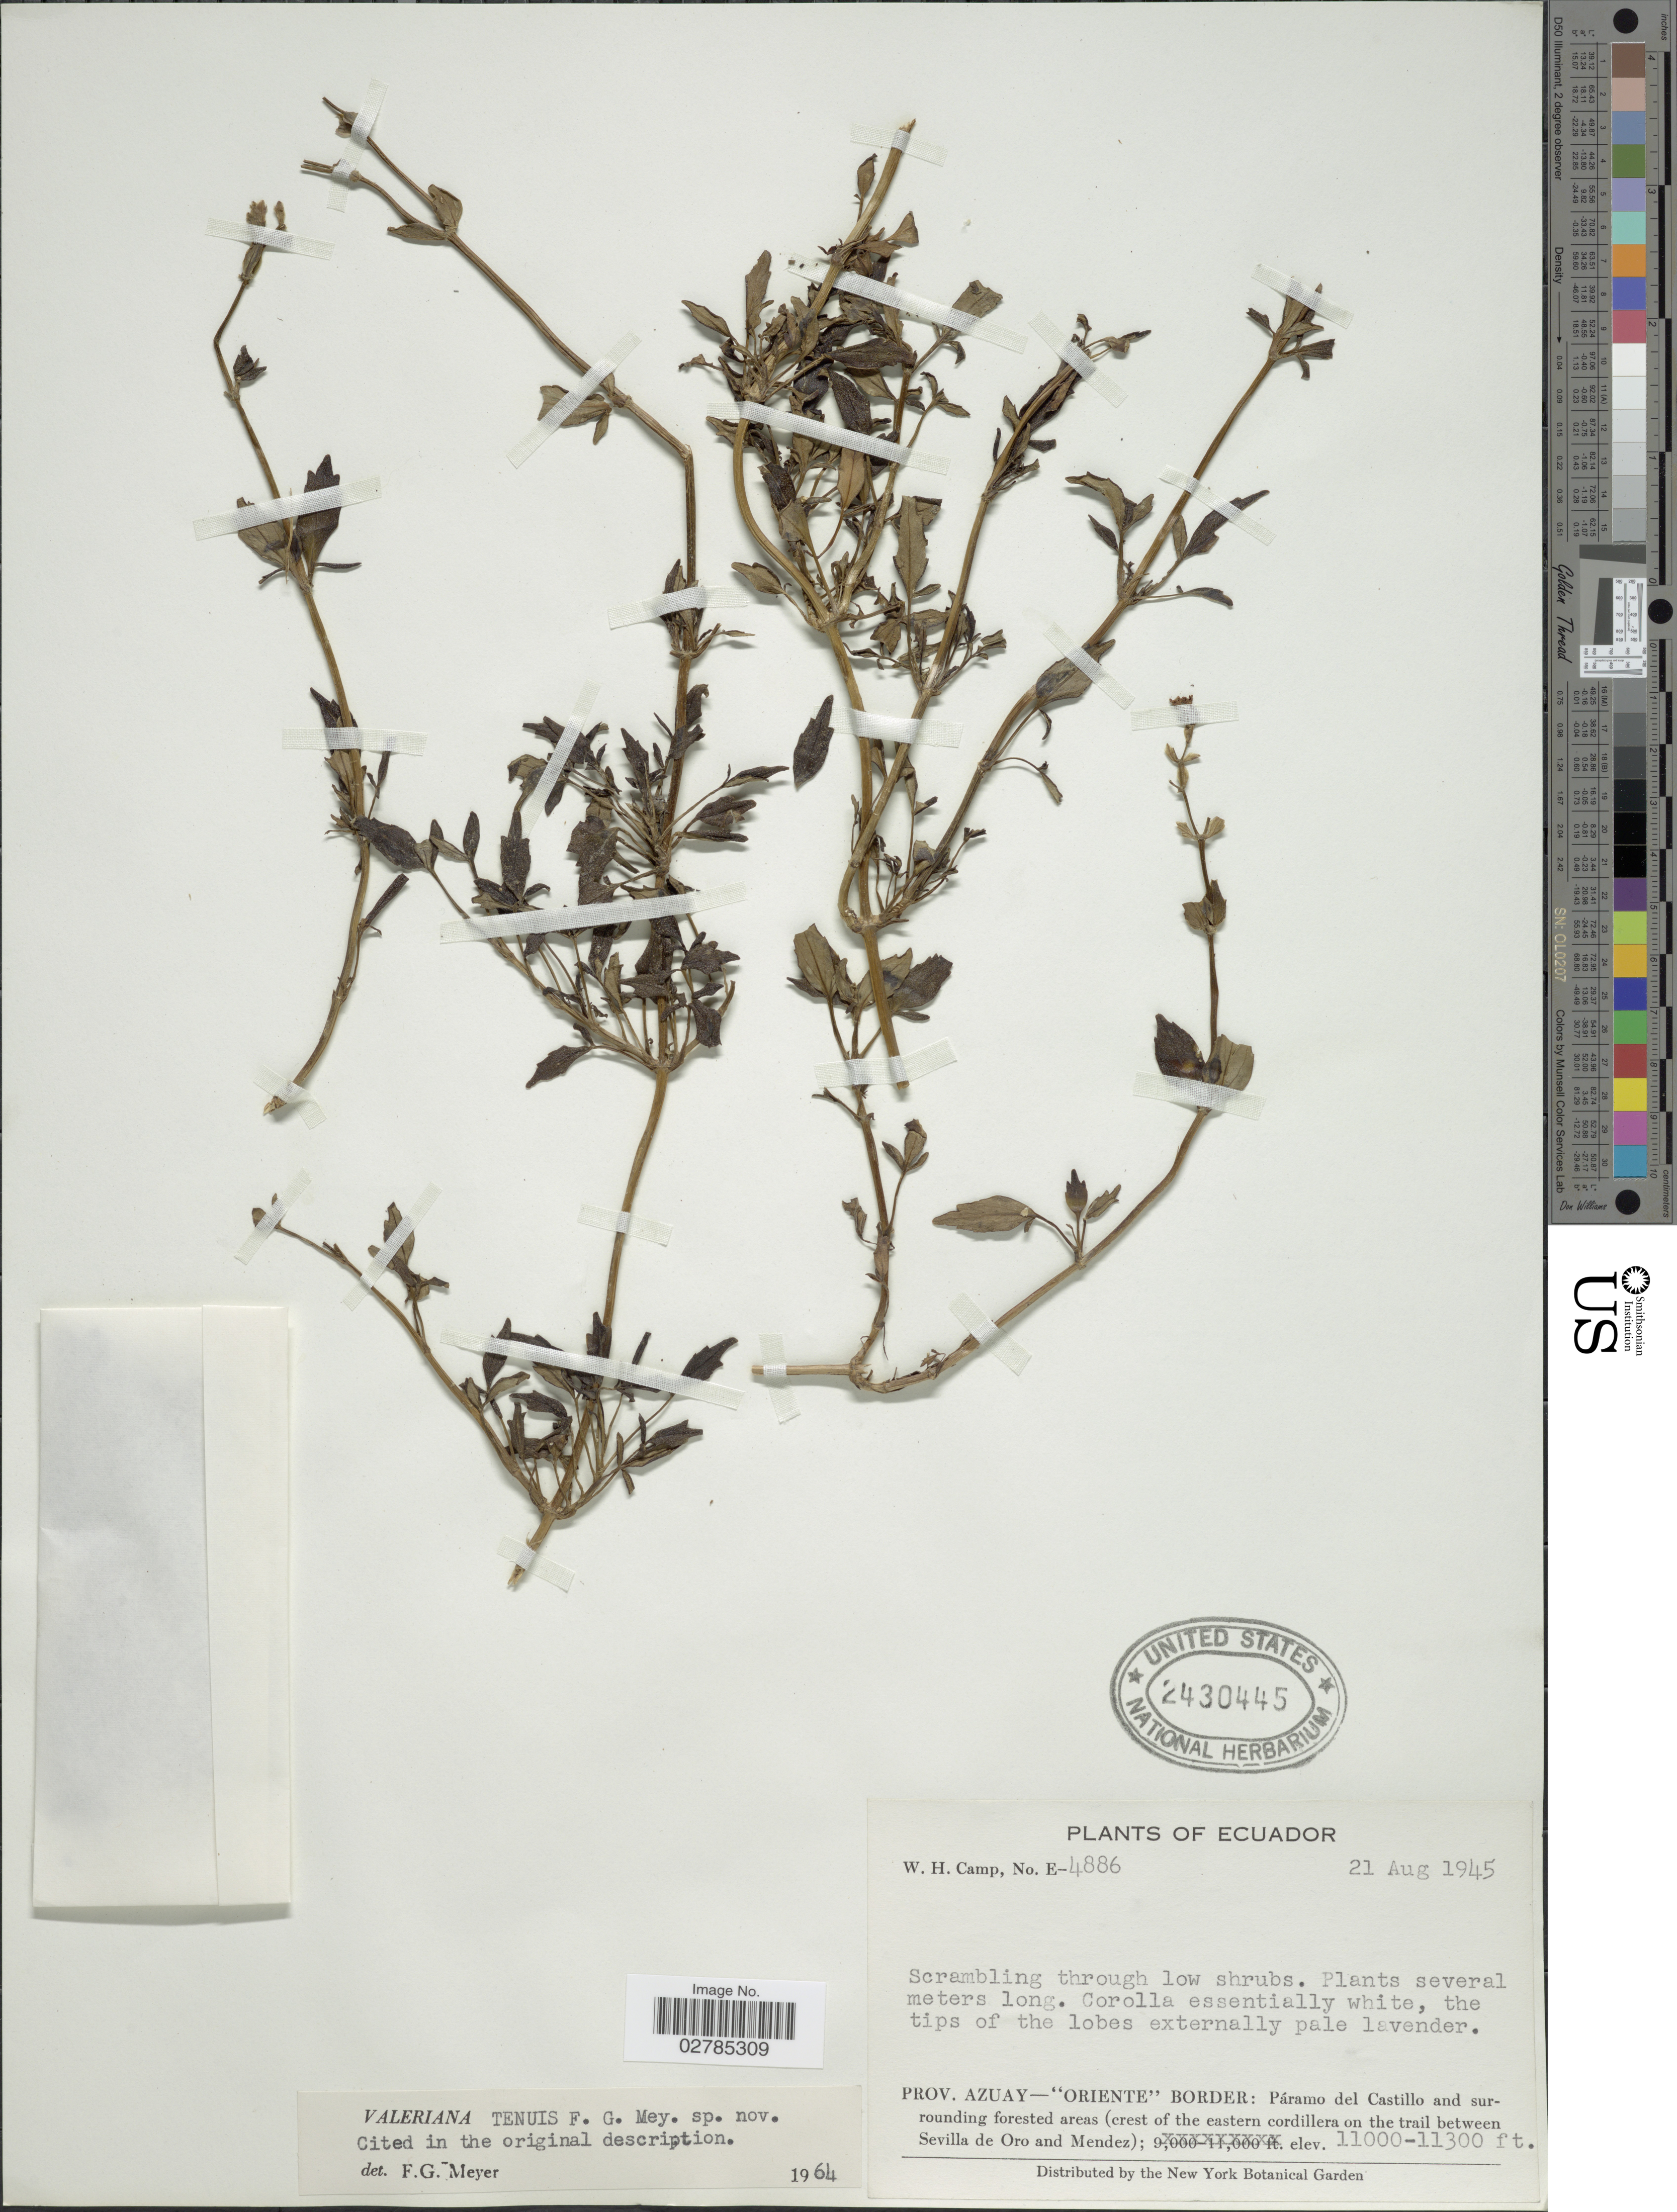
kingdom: Plantae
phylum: Tracheophyta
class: Magnoliopsida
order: Dipsacales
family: Caprifoliaceae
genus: Valeriana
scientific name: Valeriana quadrangularis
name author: Kunth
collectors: W. H. Camp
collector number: E-4886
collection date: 1945-08-21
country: Ecuador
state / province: Azuay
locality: Oriente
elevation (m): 3353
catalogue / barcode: US 2430445